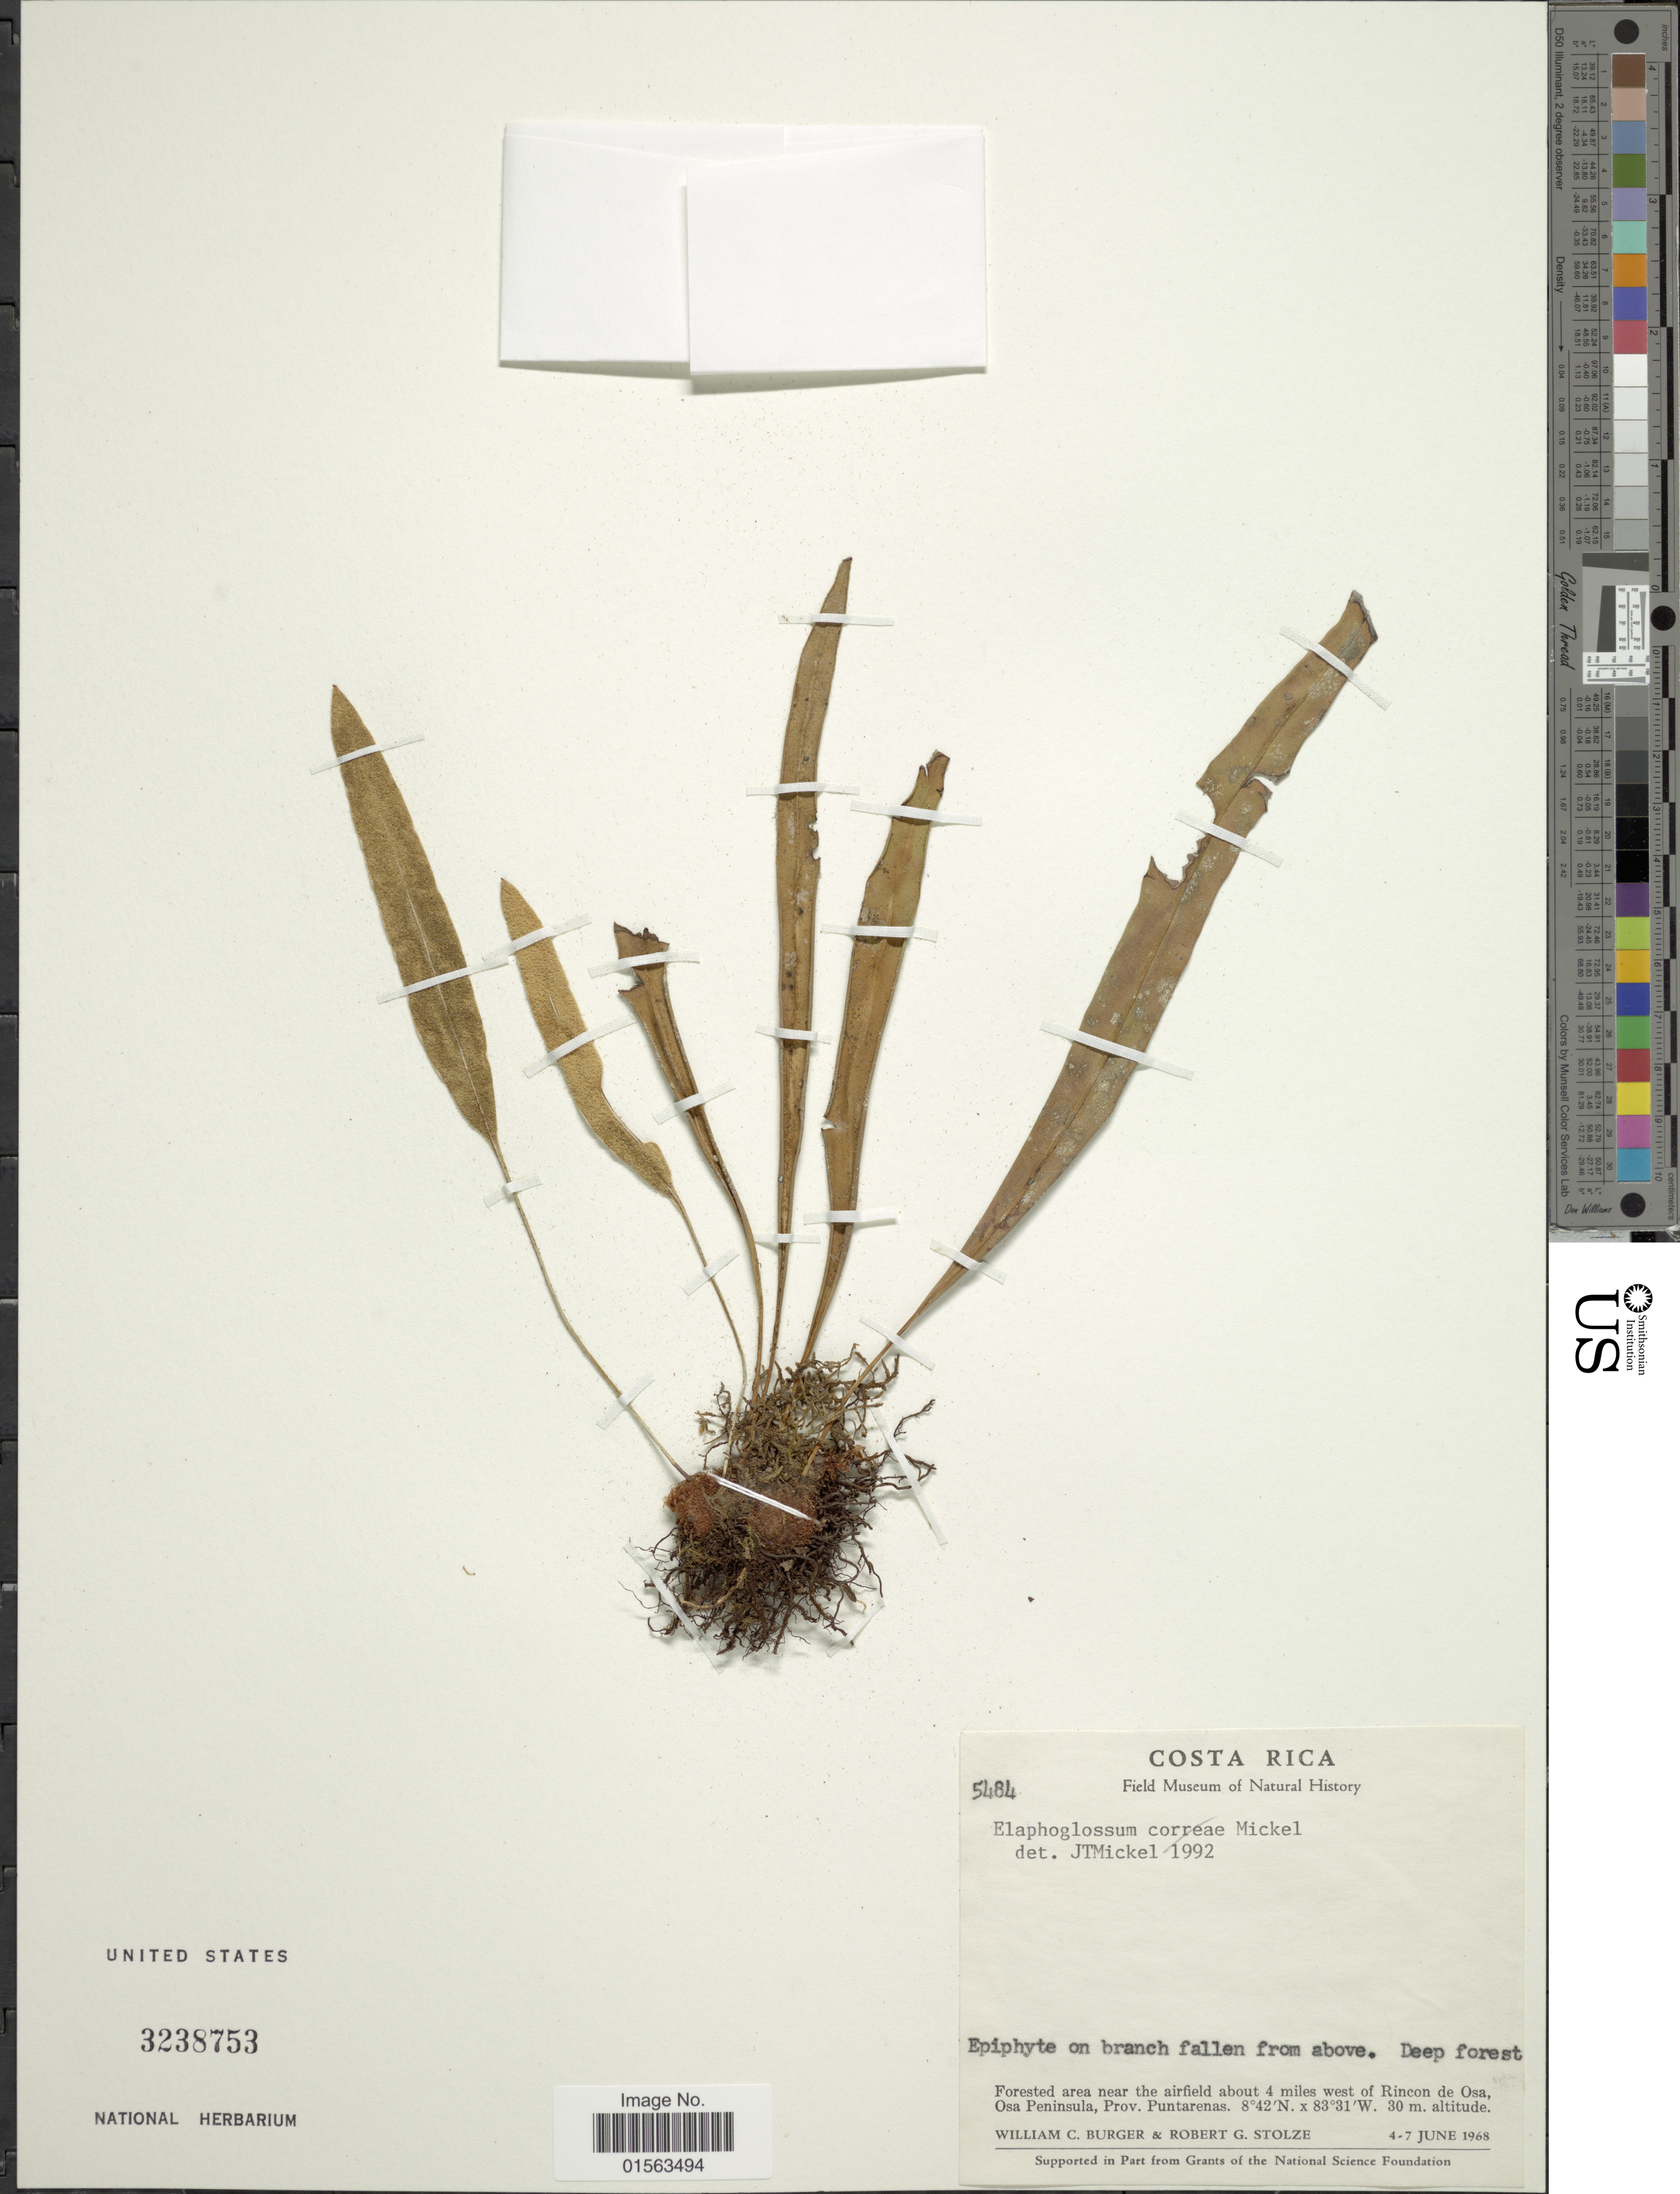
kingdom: Plantae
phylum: Tracheophyta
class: Polypodiopsida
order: Polypodiales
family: Dryopteridaceae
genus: Elaphoglossum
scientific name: Elaphoglossum christianeae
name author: Mickel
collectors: W. Burger & R. G. Stolze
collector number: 5484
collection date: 1968-06-04/1968-06-07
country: Costa Rica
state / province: Puntarenas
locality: Forested area near the airfield about 4 miles west of Rincon de Osa, Osa Peninsula, Prov. Puntarenas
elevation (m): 30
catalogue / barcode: US 3238753